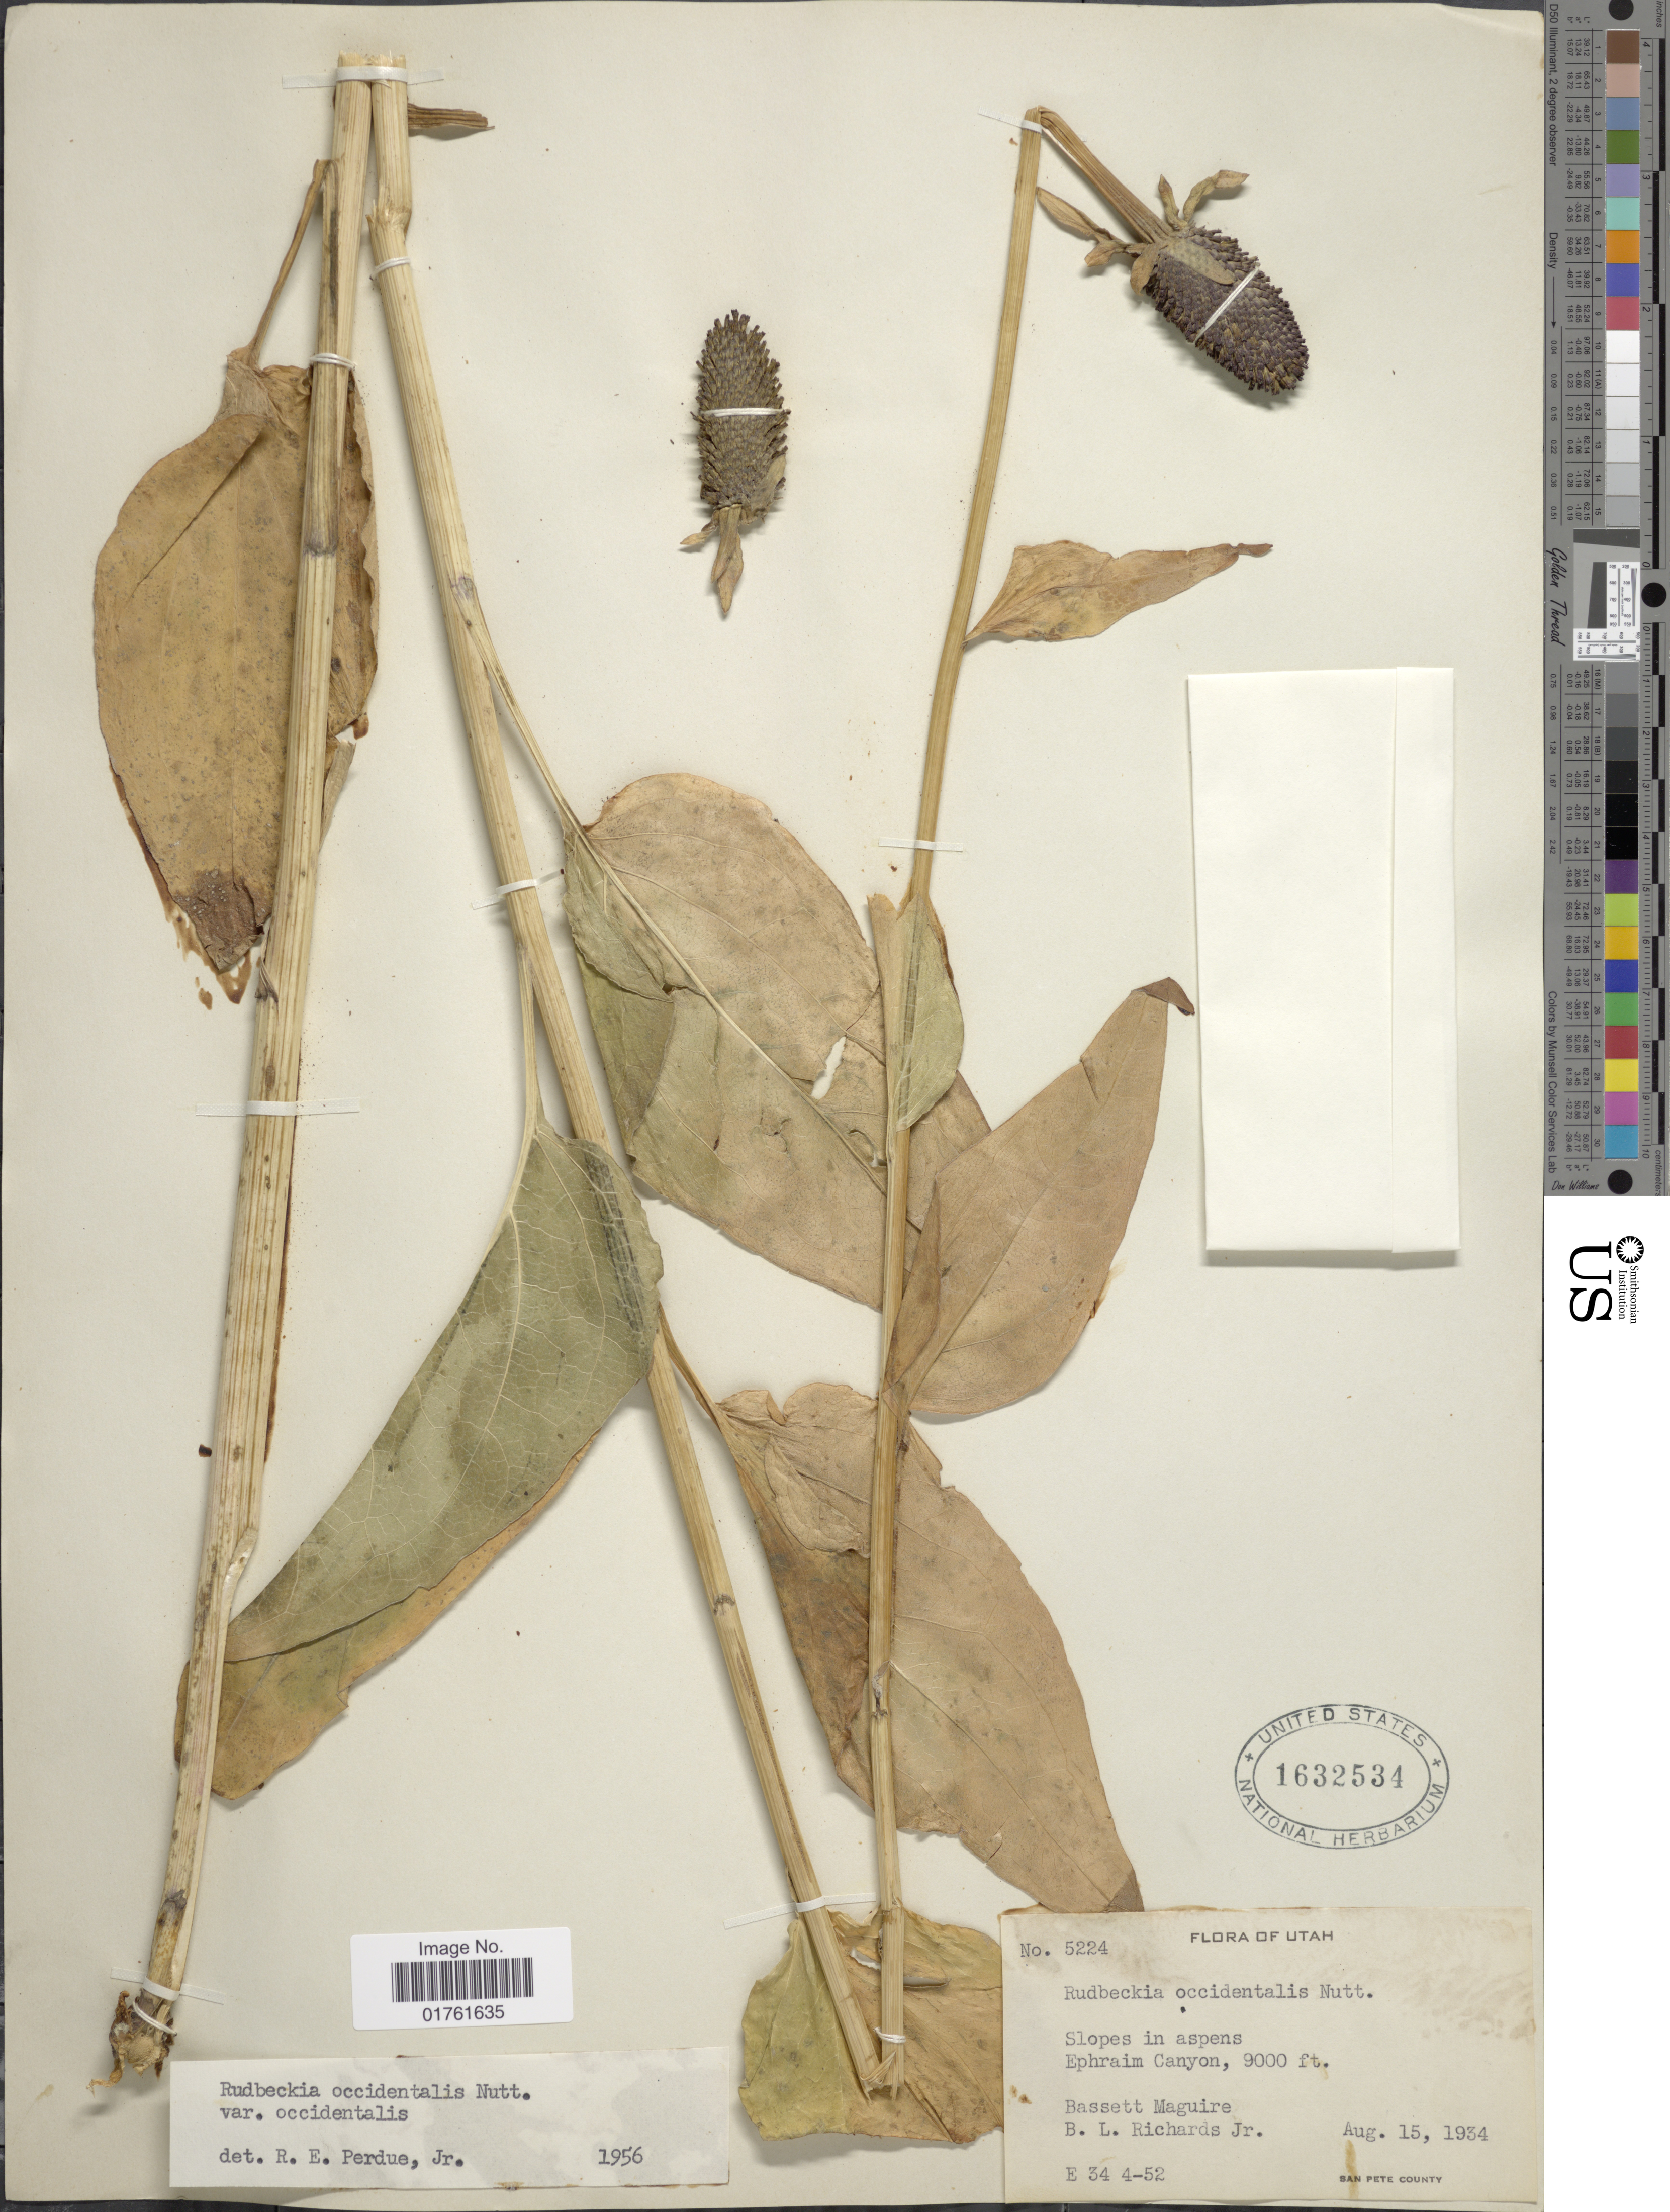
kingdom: Plantae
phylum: Tracheophyta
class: Magnoliopsida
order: Asterales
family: Asteraceae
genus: Rudbeckia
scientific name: Rudbeckia occidentalis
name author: Nutt.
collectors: B. Maguire & B. Richards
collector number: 5224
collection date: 1934-08-15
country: United States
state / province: Utah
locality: Slopes in aspens, Ephraim Canyon, E 34 4-52 San pete County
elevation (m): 2743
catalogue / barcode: US 1632534